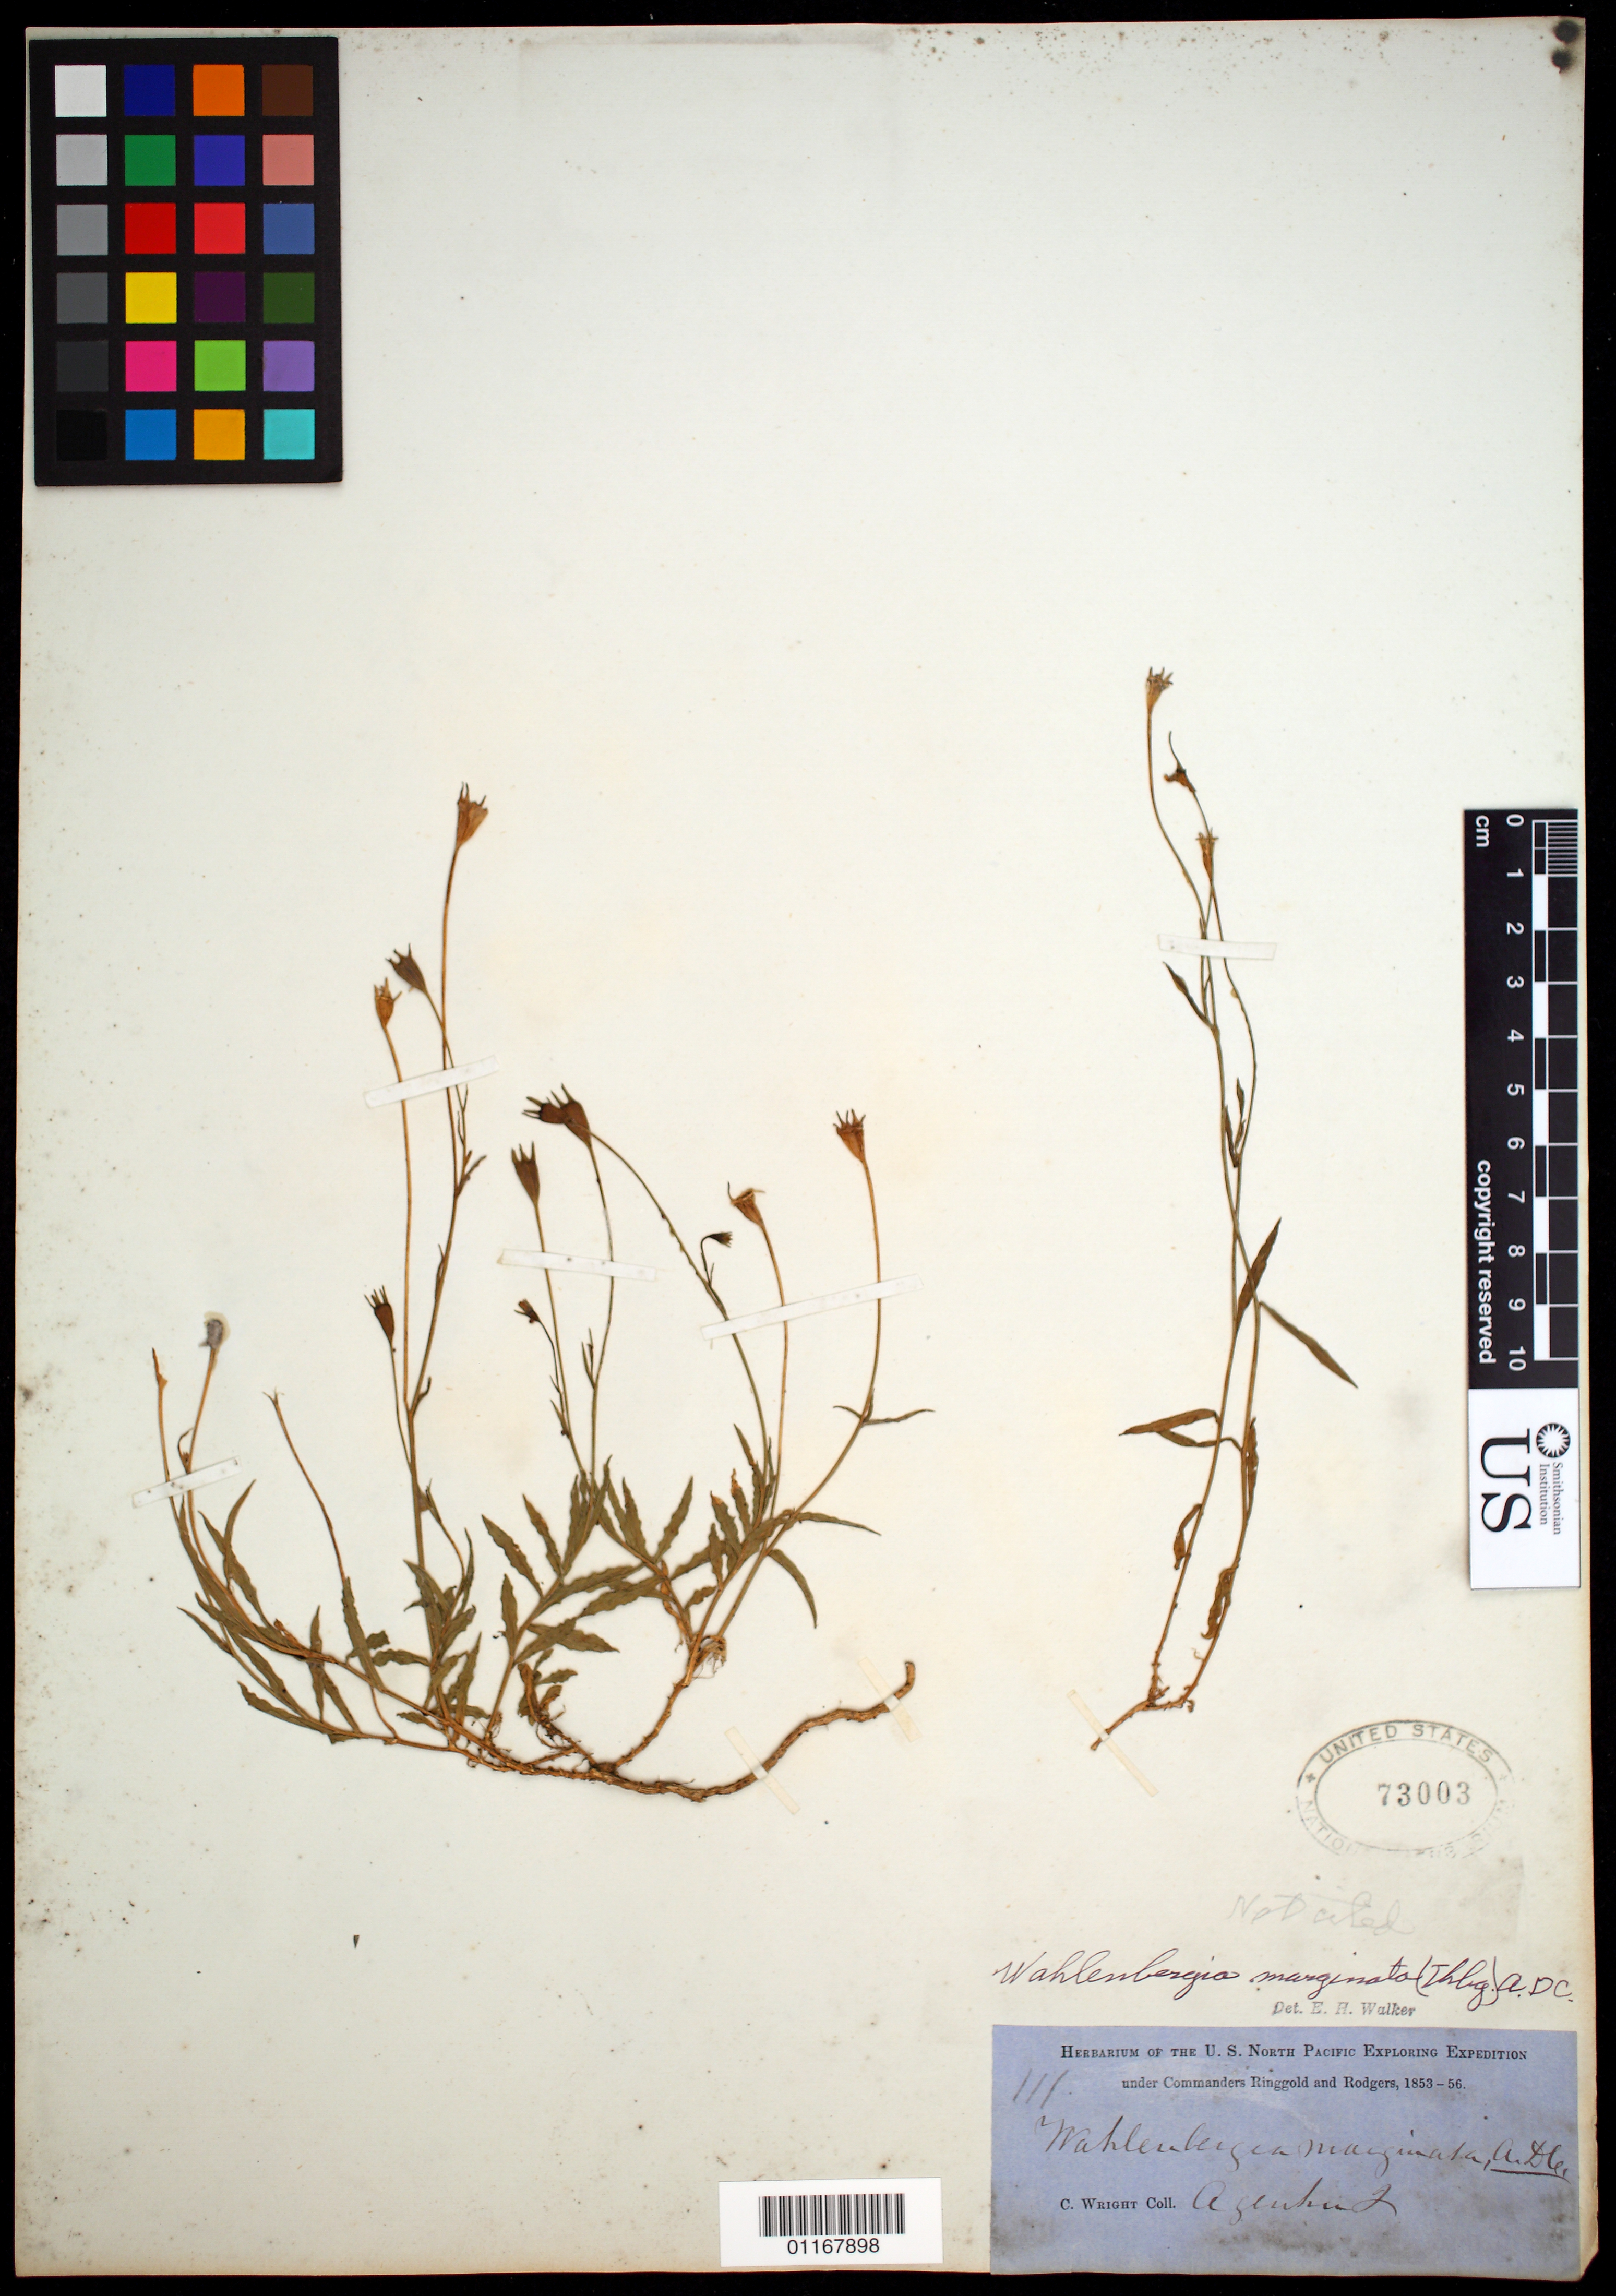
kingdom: Plantae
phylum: Tracheophyta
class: Magnoliopsida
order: Asterales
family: Campanulaceae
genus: Wahlenbergia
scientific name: Wahlenbergia marginata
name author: (Thunb.) A. DC.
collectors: C. Wright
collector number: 111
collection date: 1853/1856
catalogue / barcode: US 73003